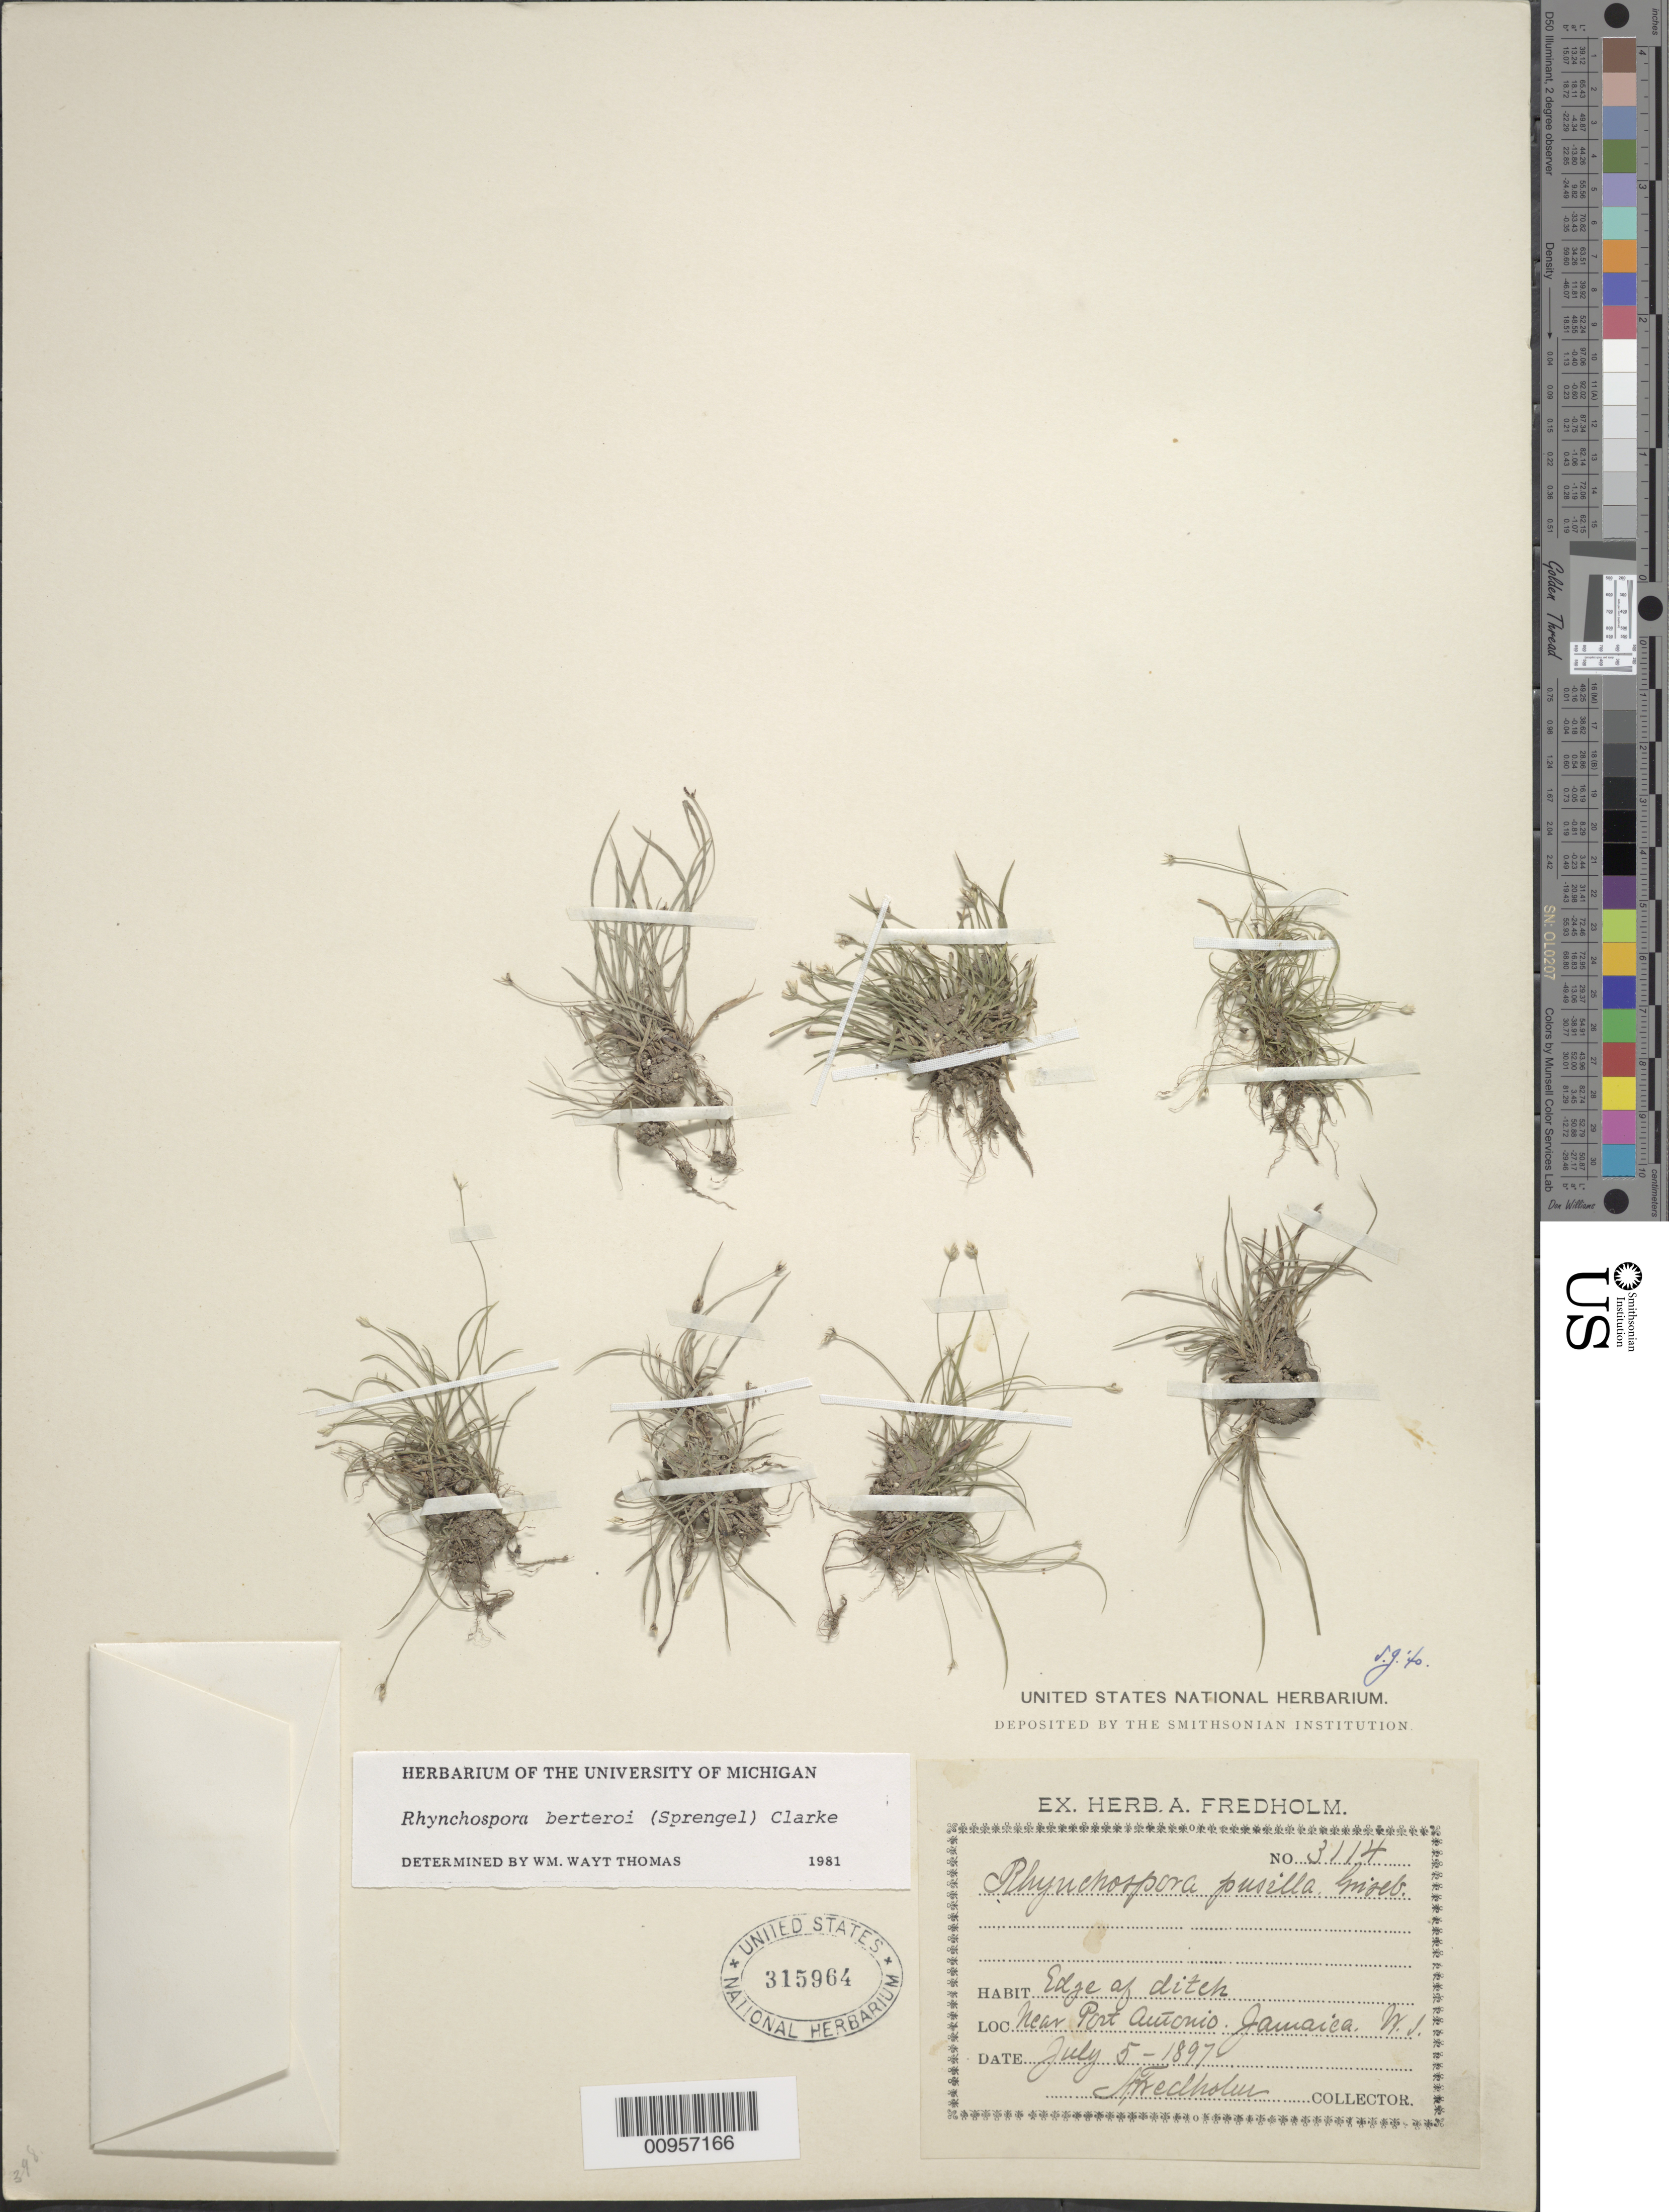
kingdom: Plantae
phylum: Tracheophyta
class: Liliopsida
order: Poales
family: Cyperaceae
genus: Rhynchospora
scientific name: Rhynchospora berteroi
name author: (Spreng.) C.B. Clarke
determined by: Thomas, W. W., (NY), New York Botanical Garden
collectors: A. Fredholm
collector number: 3114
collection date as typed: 05 Jul 1897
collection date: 1897-07-05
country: Jamaica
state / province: Portland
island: Jamaica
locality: Near Port Antonio, edge of ditch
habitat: Edge of ditch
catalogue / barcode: US 315964